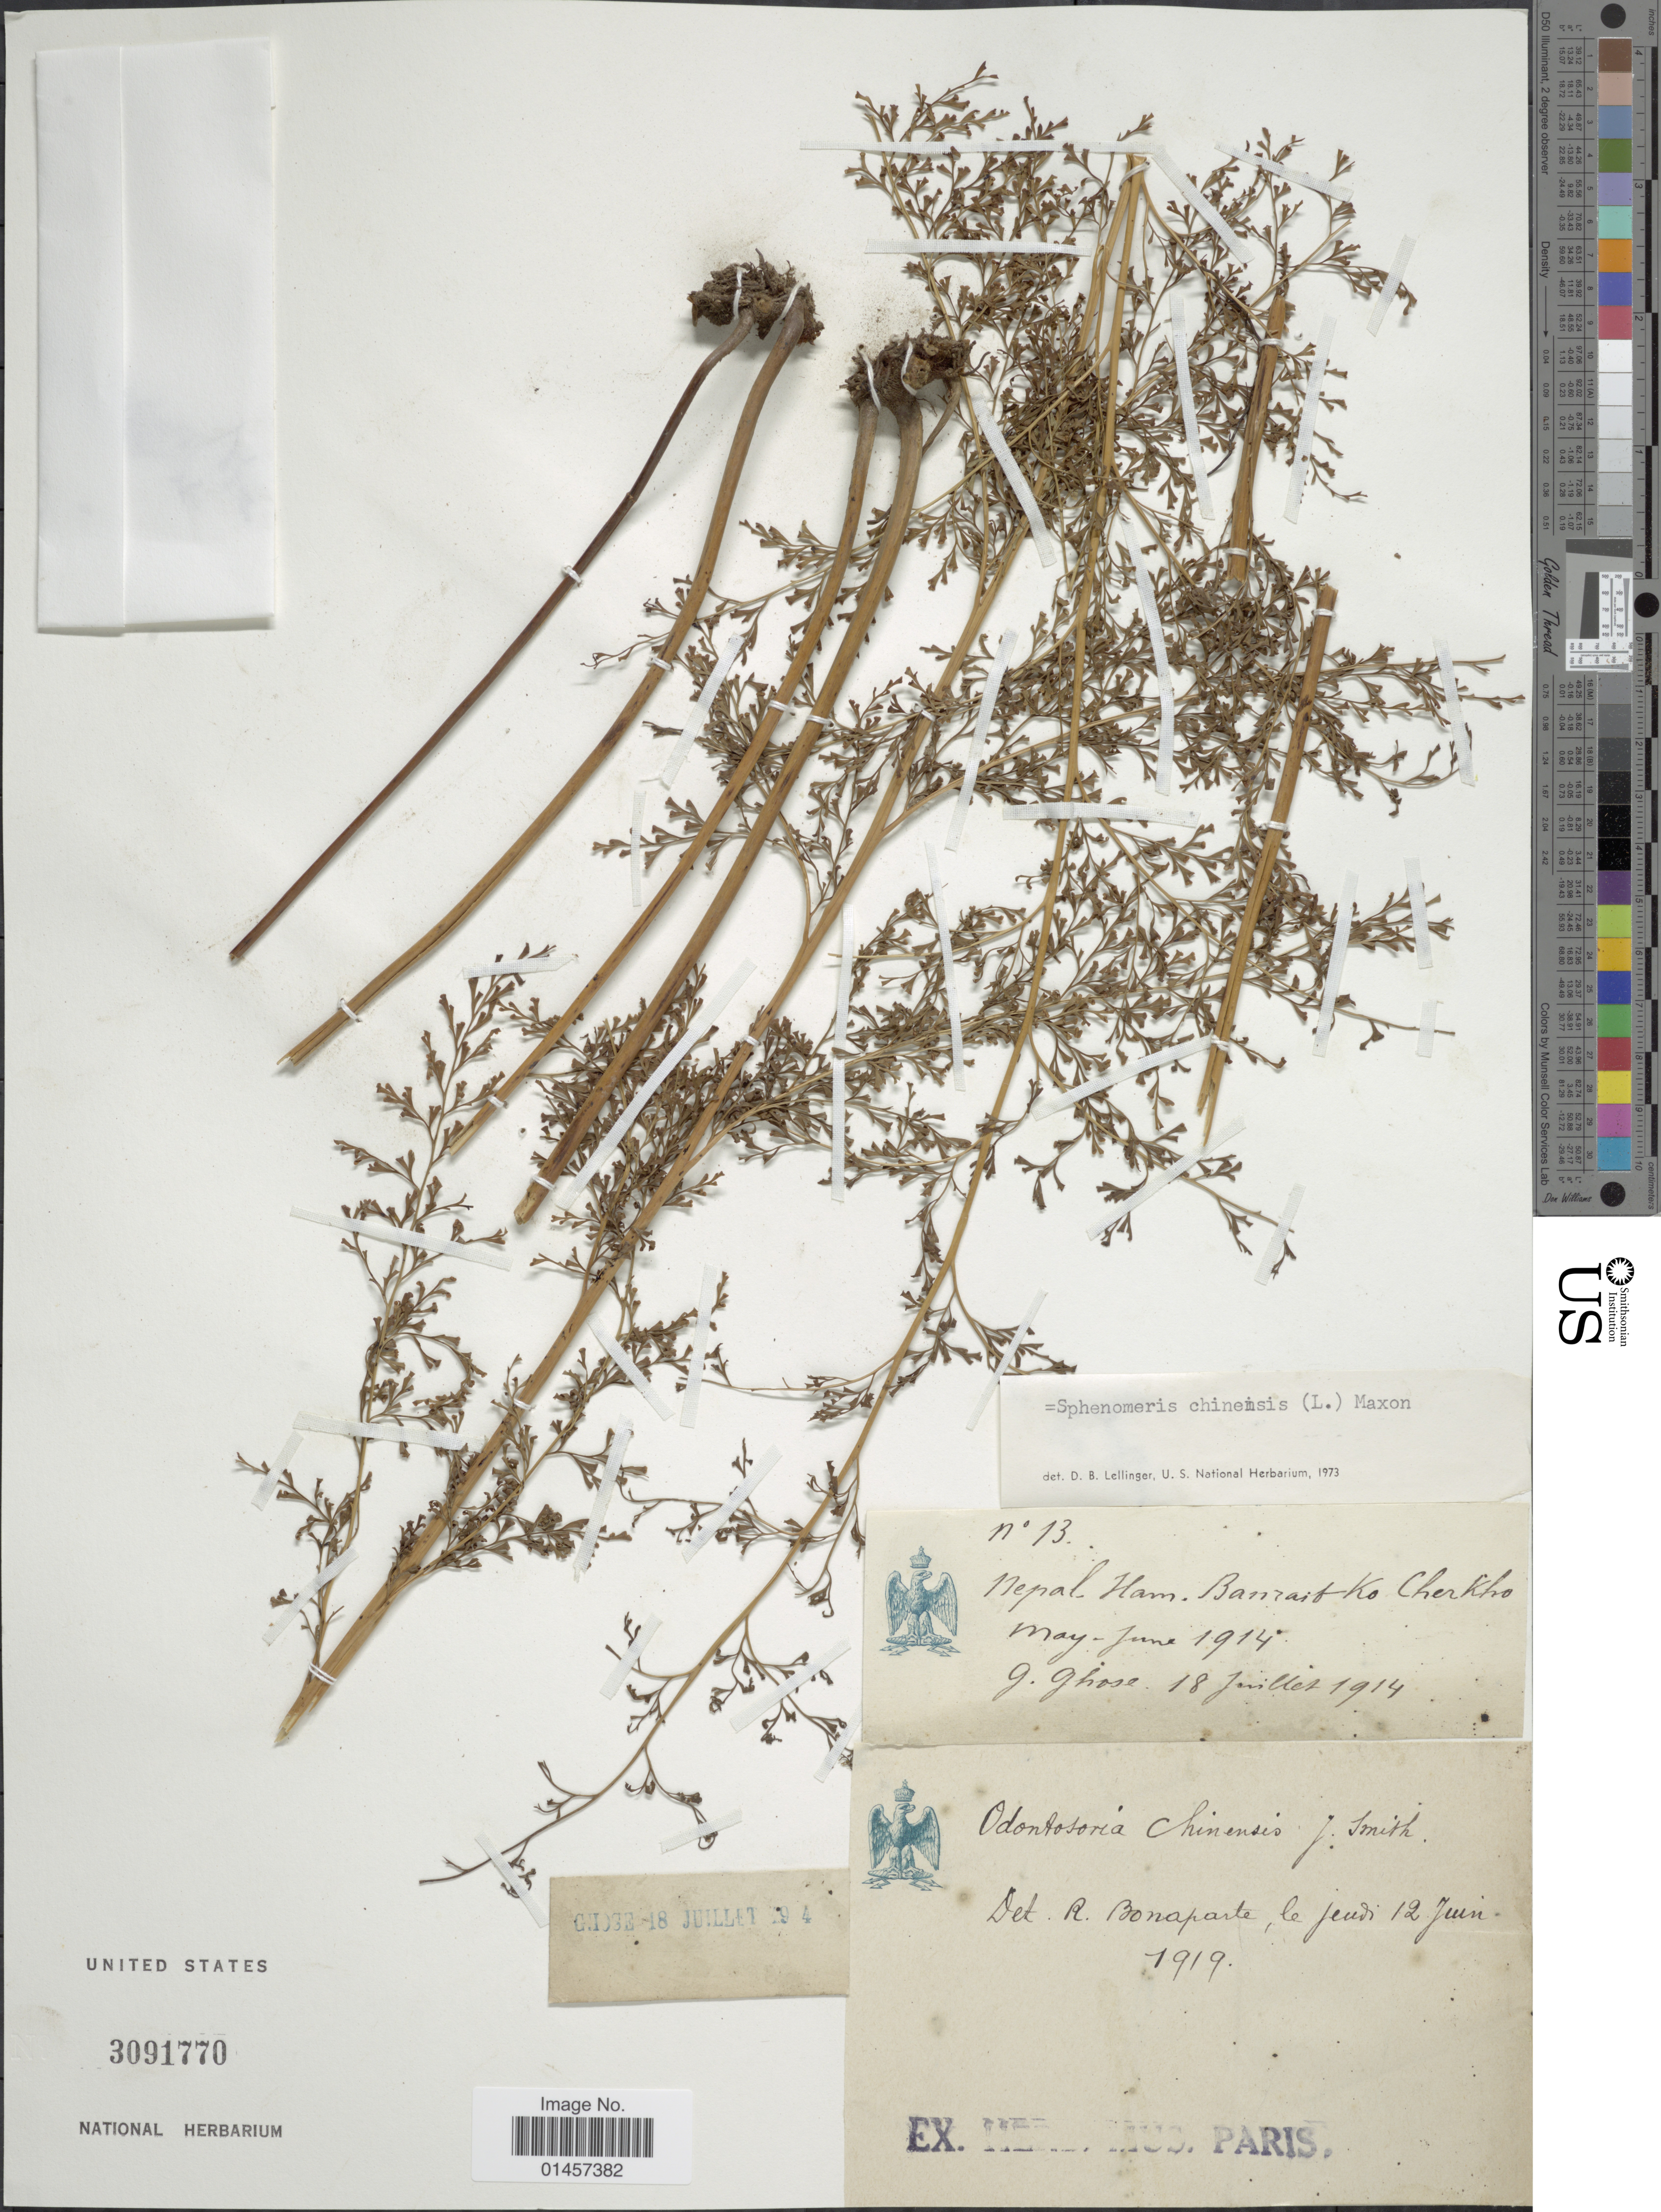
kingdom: Plantae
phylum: Tracheophyta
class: Polypodiopsida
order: Polypodiales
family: Lindsaeaceae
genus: Sphenomeris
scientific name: Sphenomeris chinensis var. chinensis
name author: (L.) Maxon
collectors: G. Ghose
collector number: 13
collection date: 1914-07-18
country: Nepal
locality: Nepal Ham Banrait Ko Cherkho [interpreted]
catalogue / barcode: US 3091770